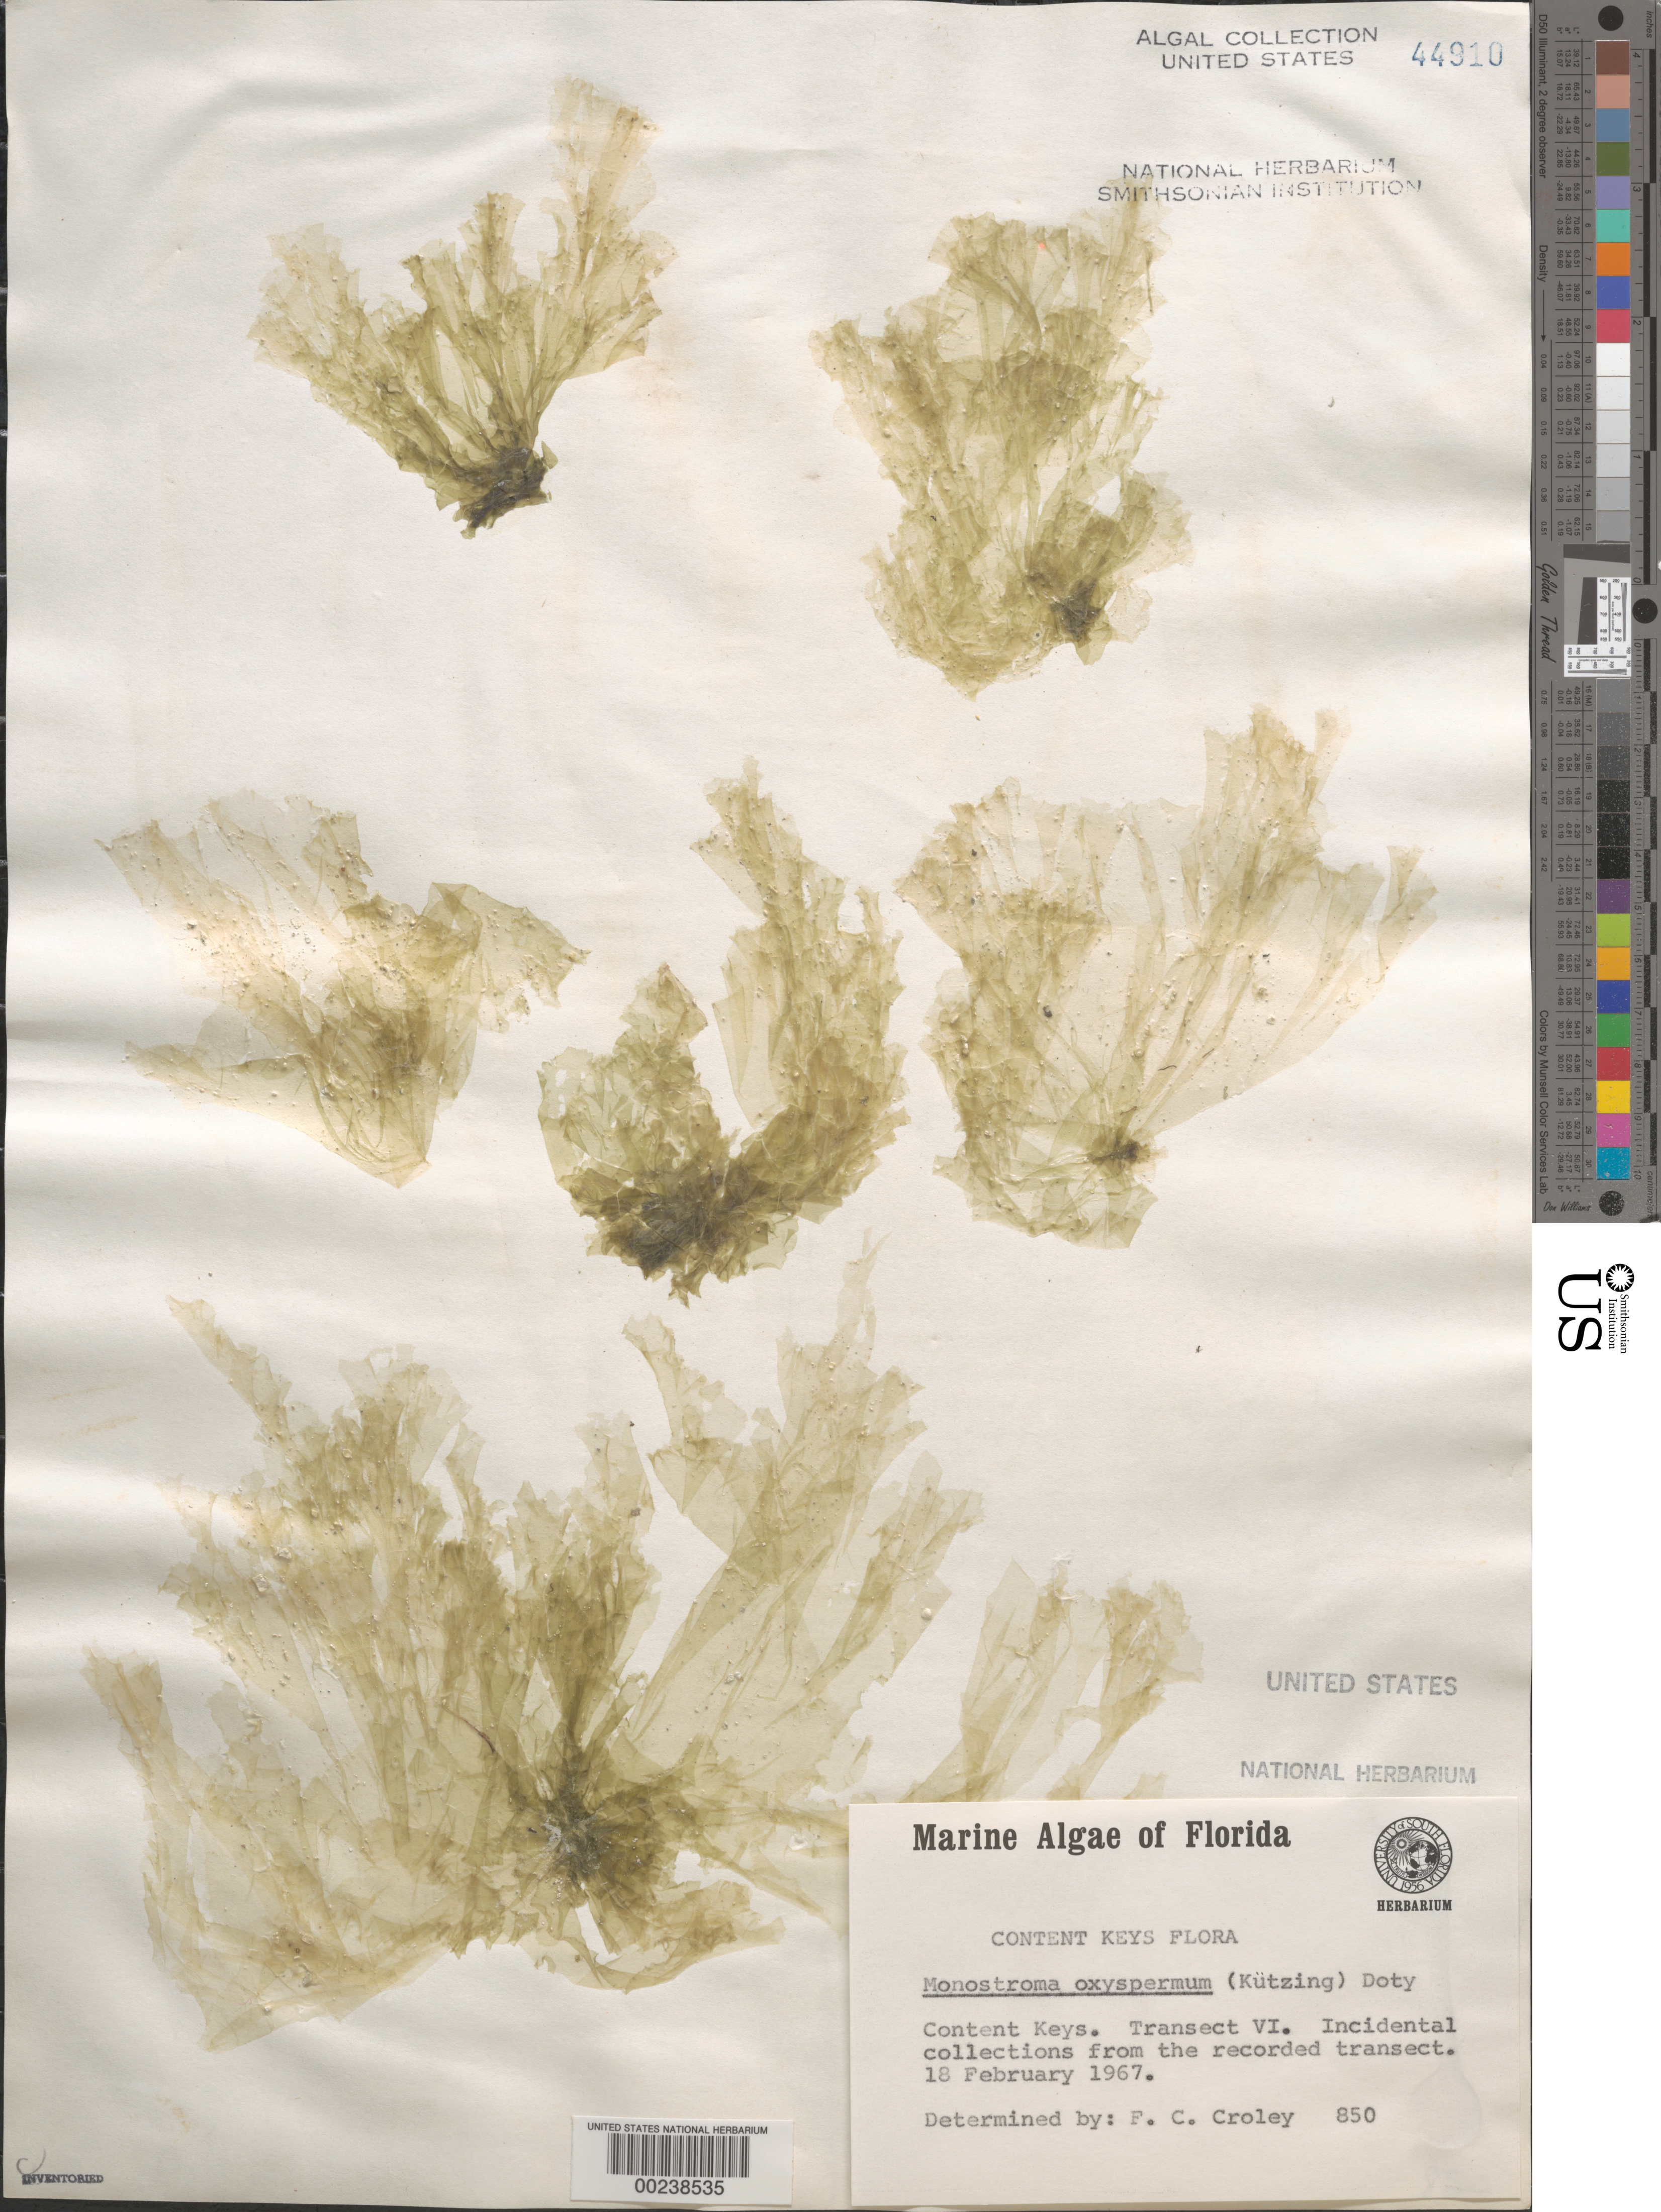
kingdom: Plantae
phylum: Chlorophyta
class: Ulvophyceae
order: Ulvales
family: Gayraliaceae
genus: Gayralia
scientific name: Gayralia oxysperma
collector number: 850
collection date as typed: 18 Feb 1967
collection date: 1967-02-18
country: United States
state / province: Florida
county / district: Monroe County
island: Content Keys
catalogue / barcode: US 44910